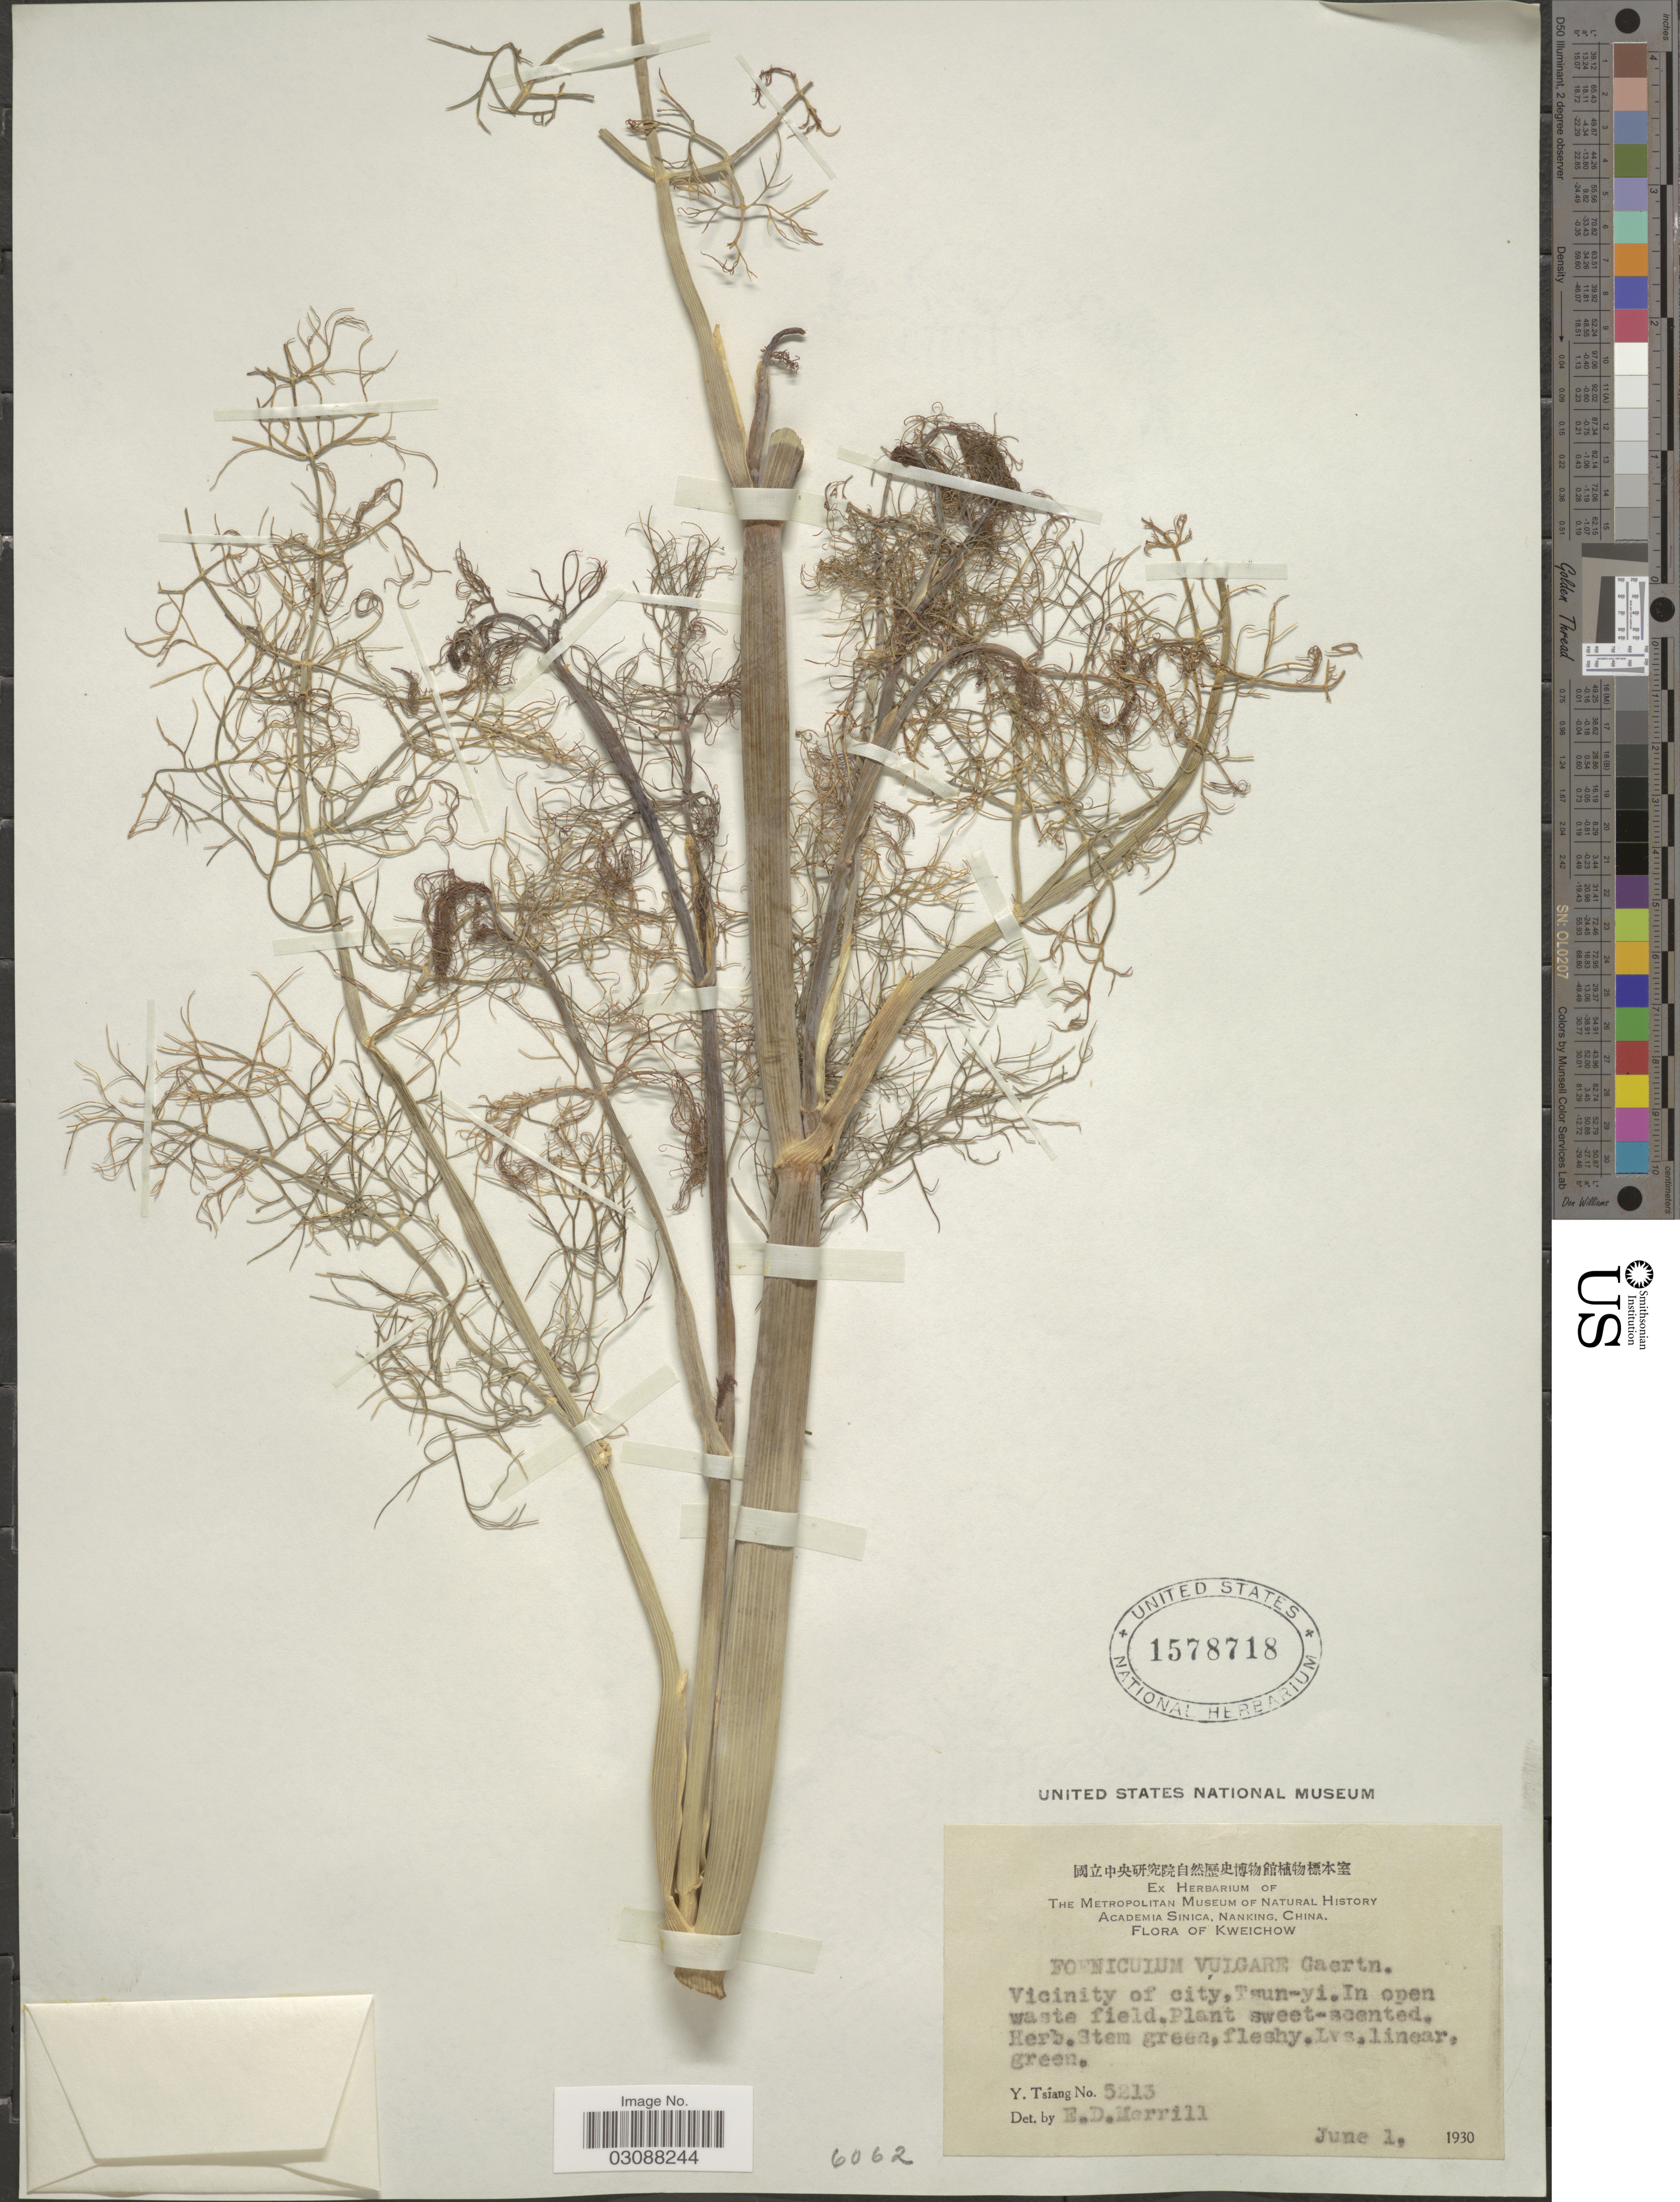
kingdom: Plantae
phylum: Tracheophyta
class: Magnoliopsida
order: Apiales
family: Apiaceae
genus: Foeniculum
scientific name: Foeniculum vulgare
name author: Mill.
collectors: Y. Tsiang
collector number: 5213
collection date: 1930-06-01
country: China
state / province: Guizhou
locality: Kweichow. Vicinity of city, Tsun-yi.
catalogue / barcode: US 1578718